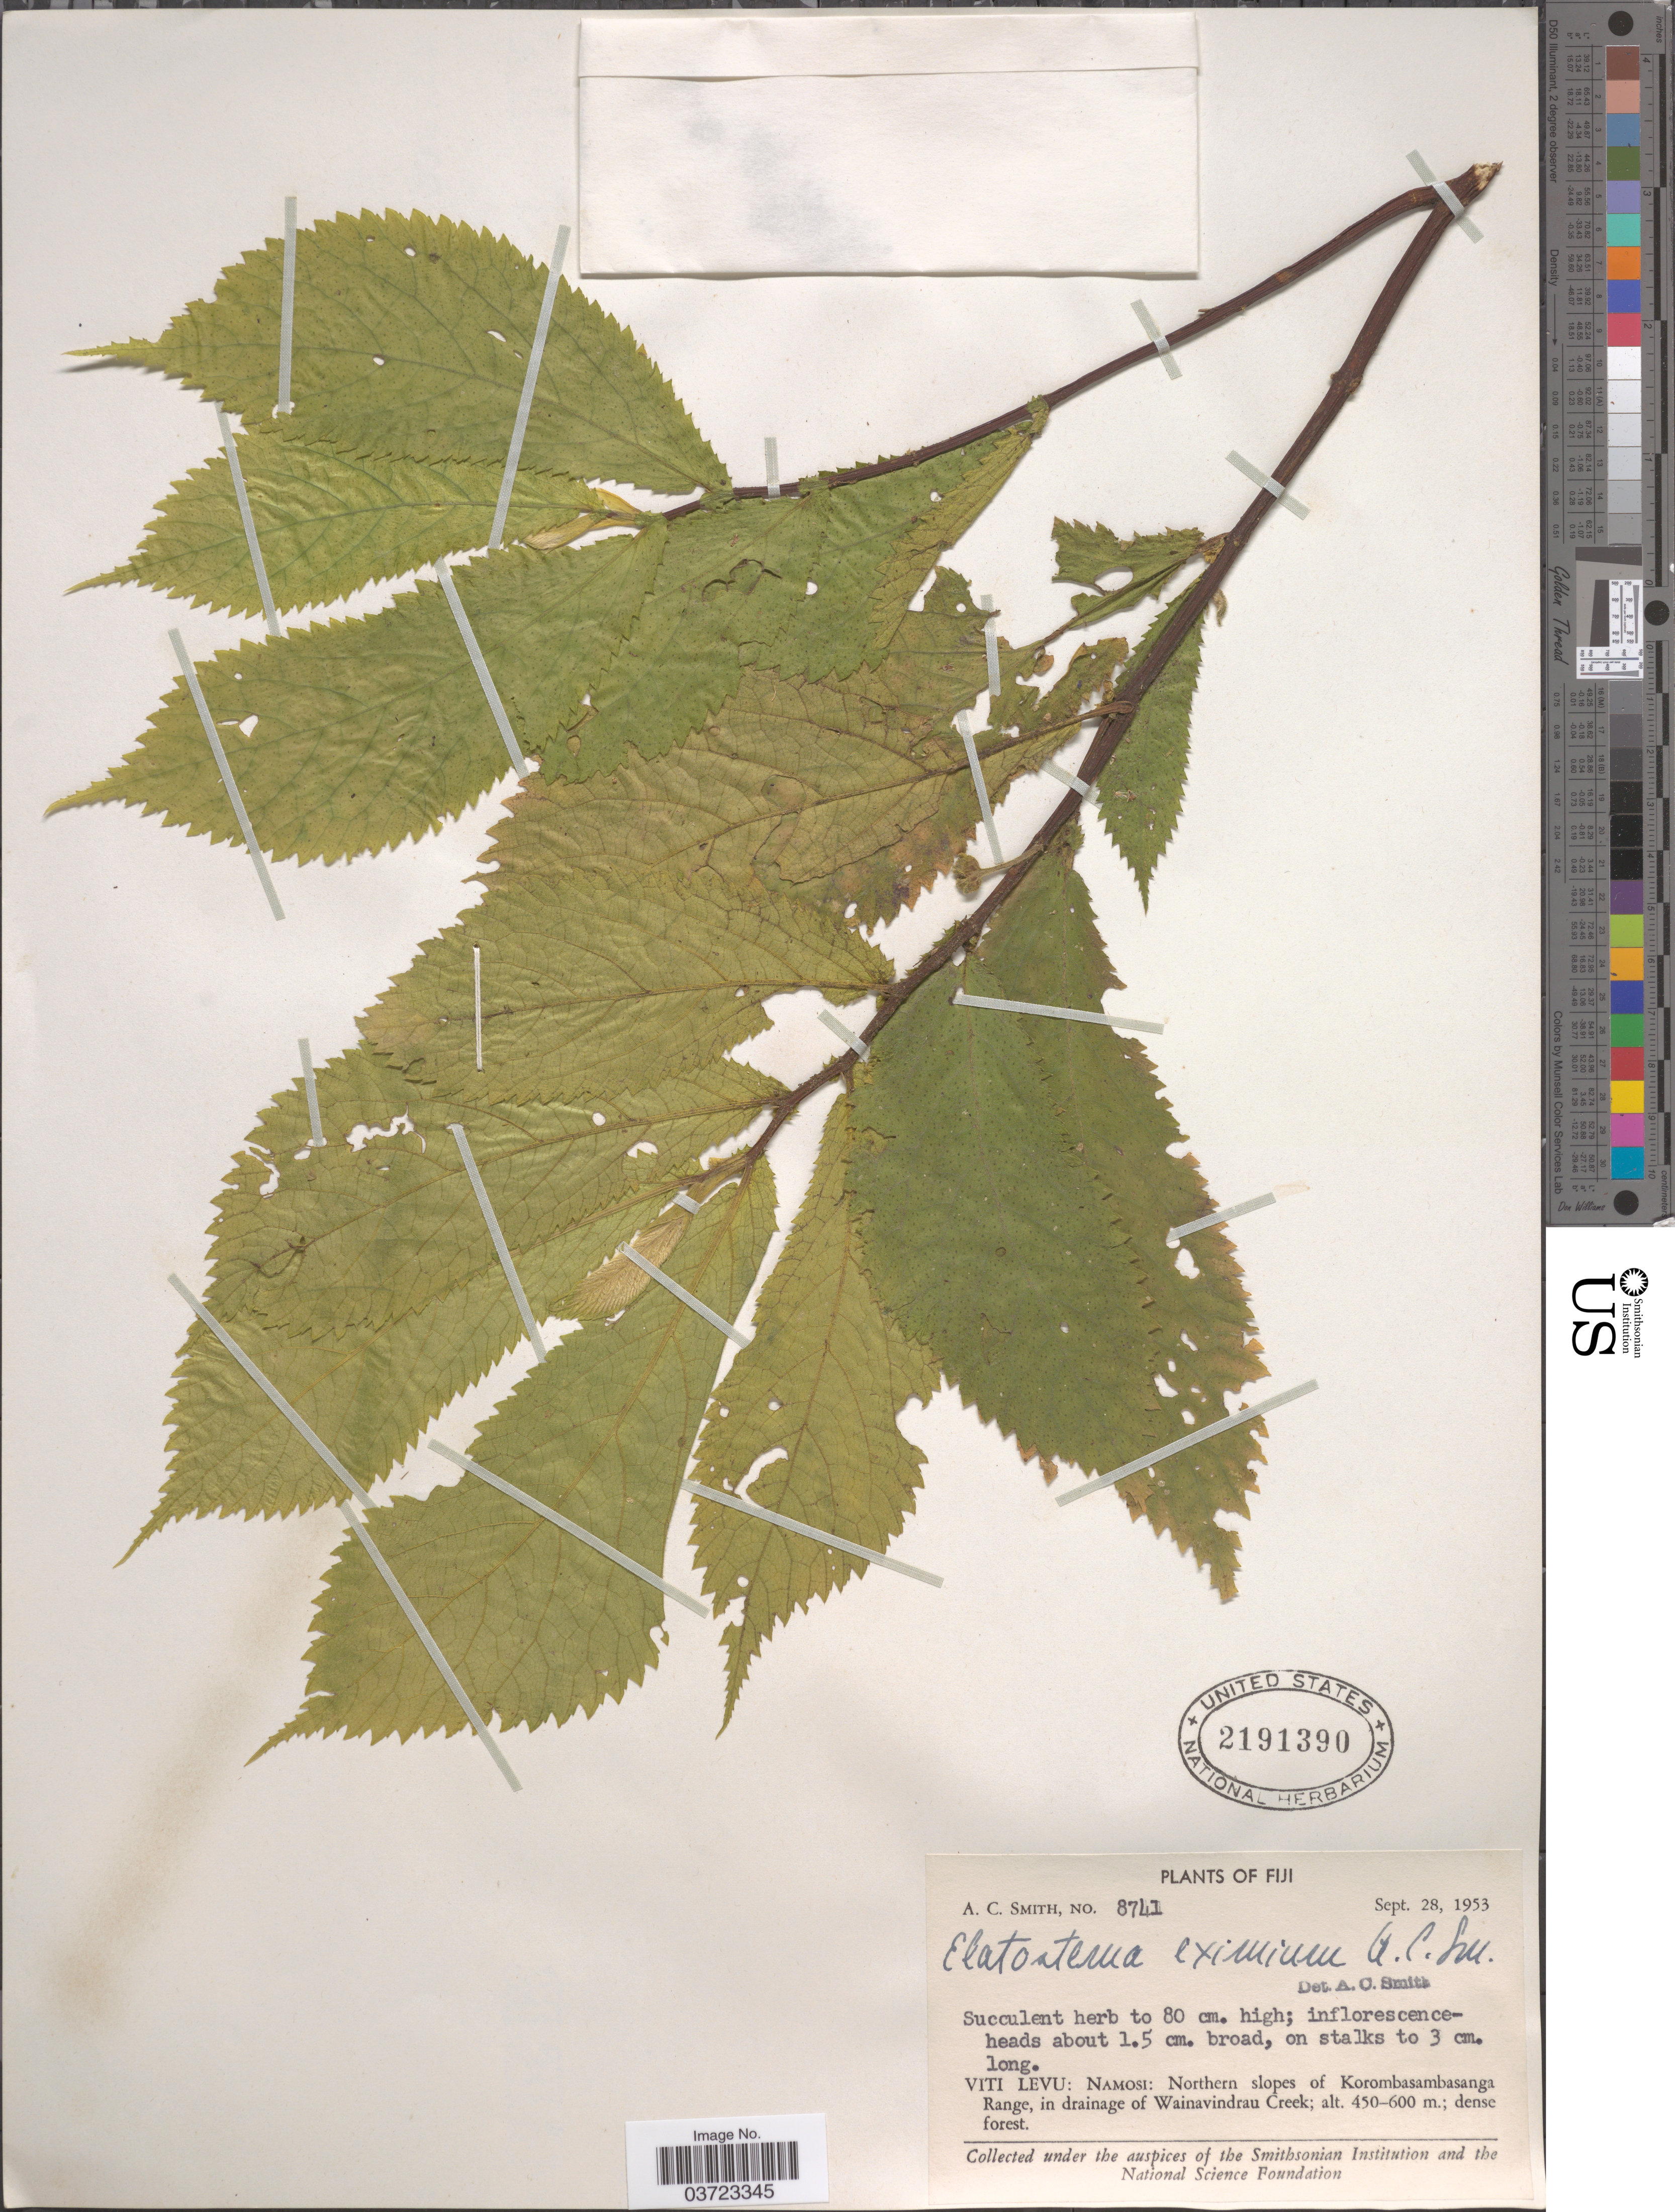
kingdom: Plantae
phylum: Tracheophyta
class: Magnoliopsida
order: Rosales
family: Urticaceae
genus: Elatostema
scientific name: Elatostema eximium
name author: A.C. Sm.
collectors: A. C. Smith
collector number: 8741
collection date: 1953-09-28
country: Fiji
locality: Viti Levu: Namosi: Northern slopes of Korombasambasanga Range, in drainage of Wainavindrau Creek.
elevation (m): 450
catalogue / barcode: US 2191390